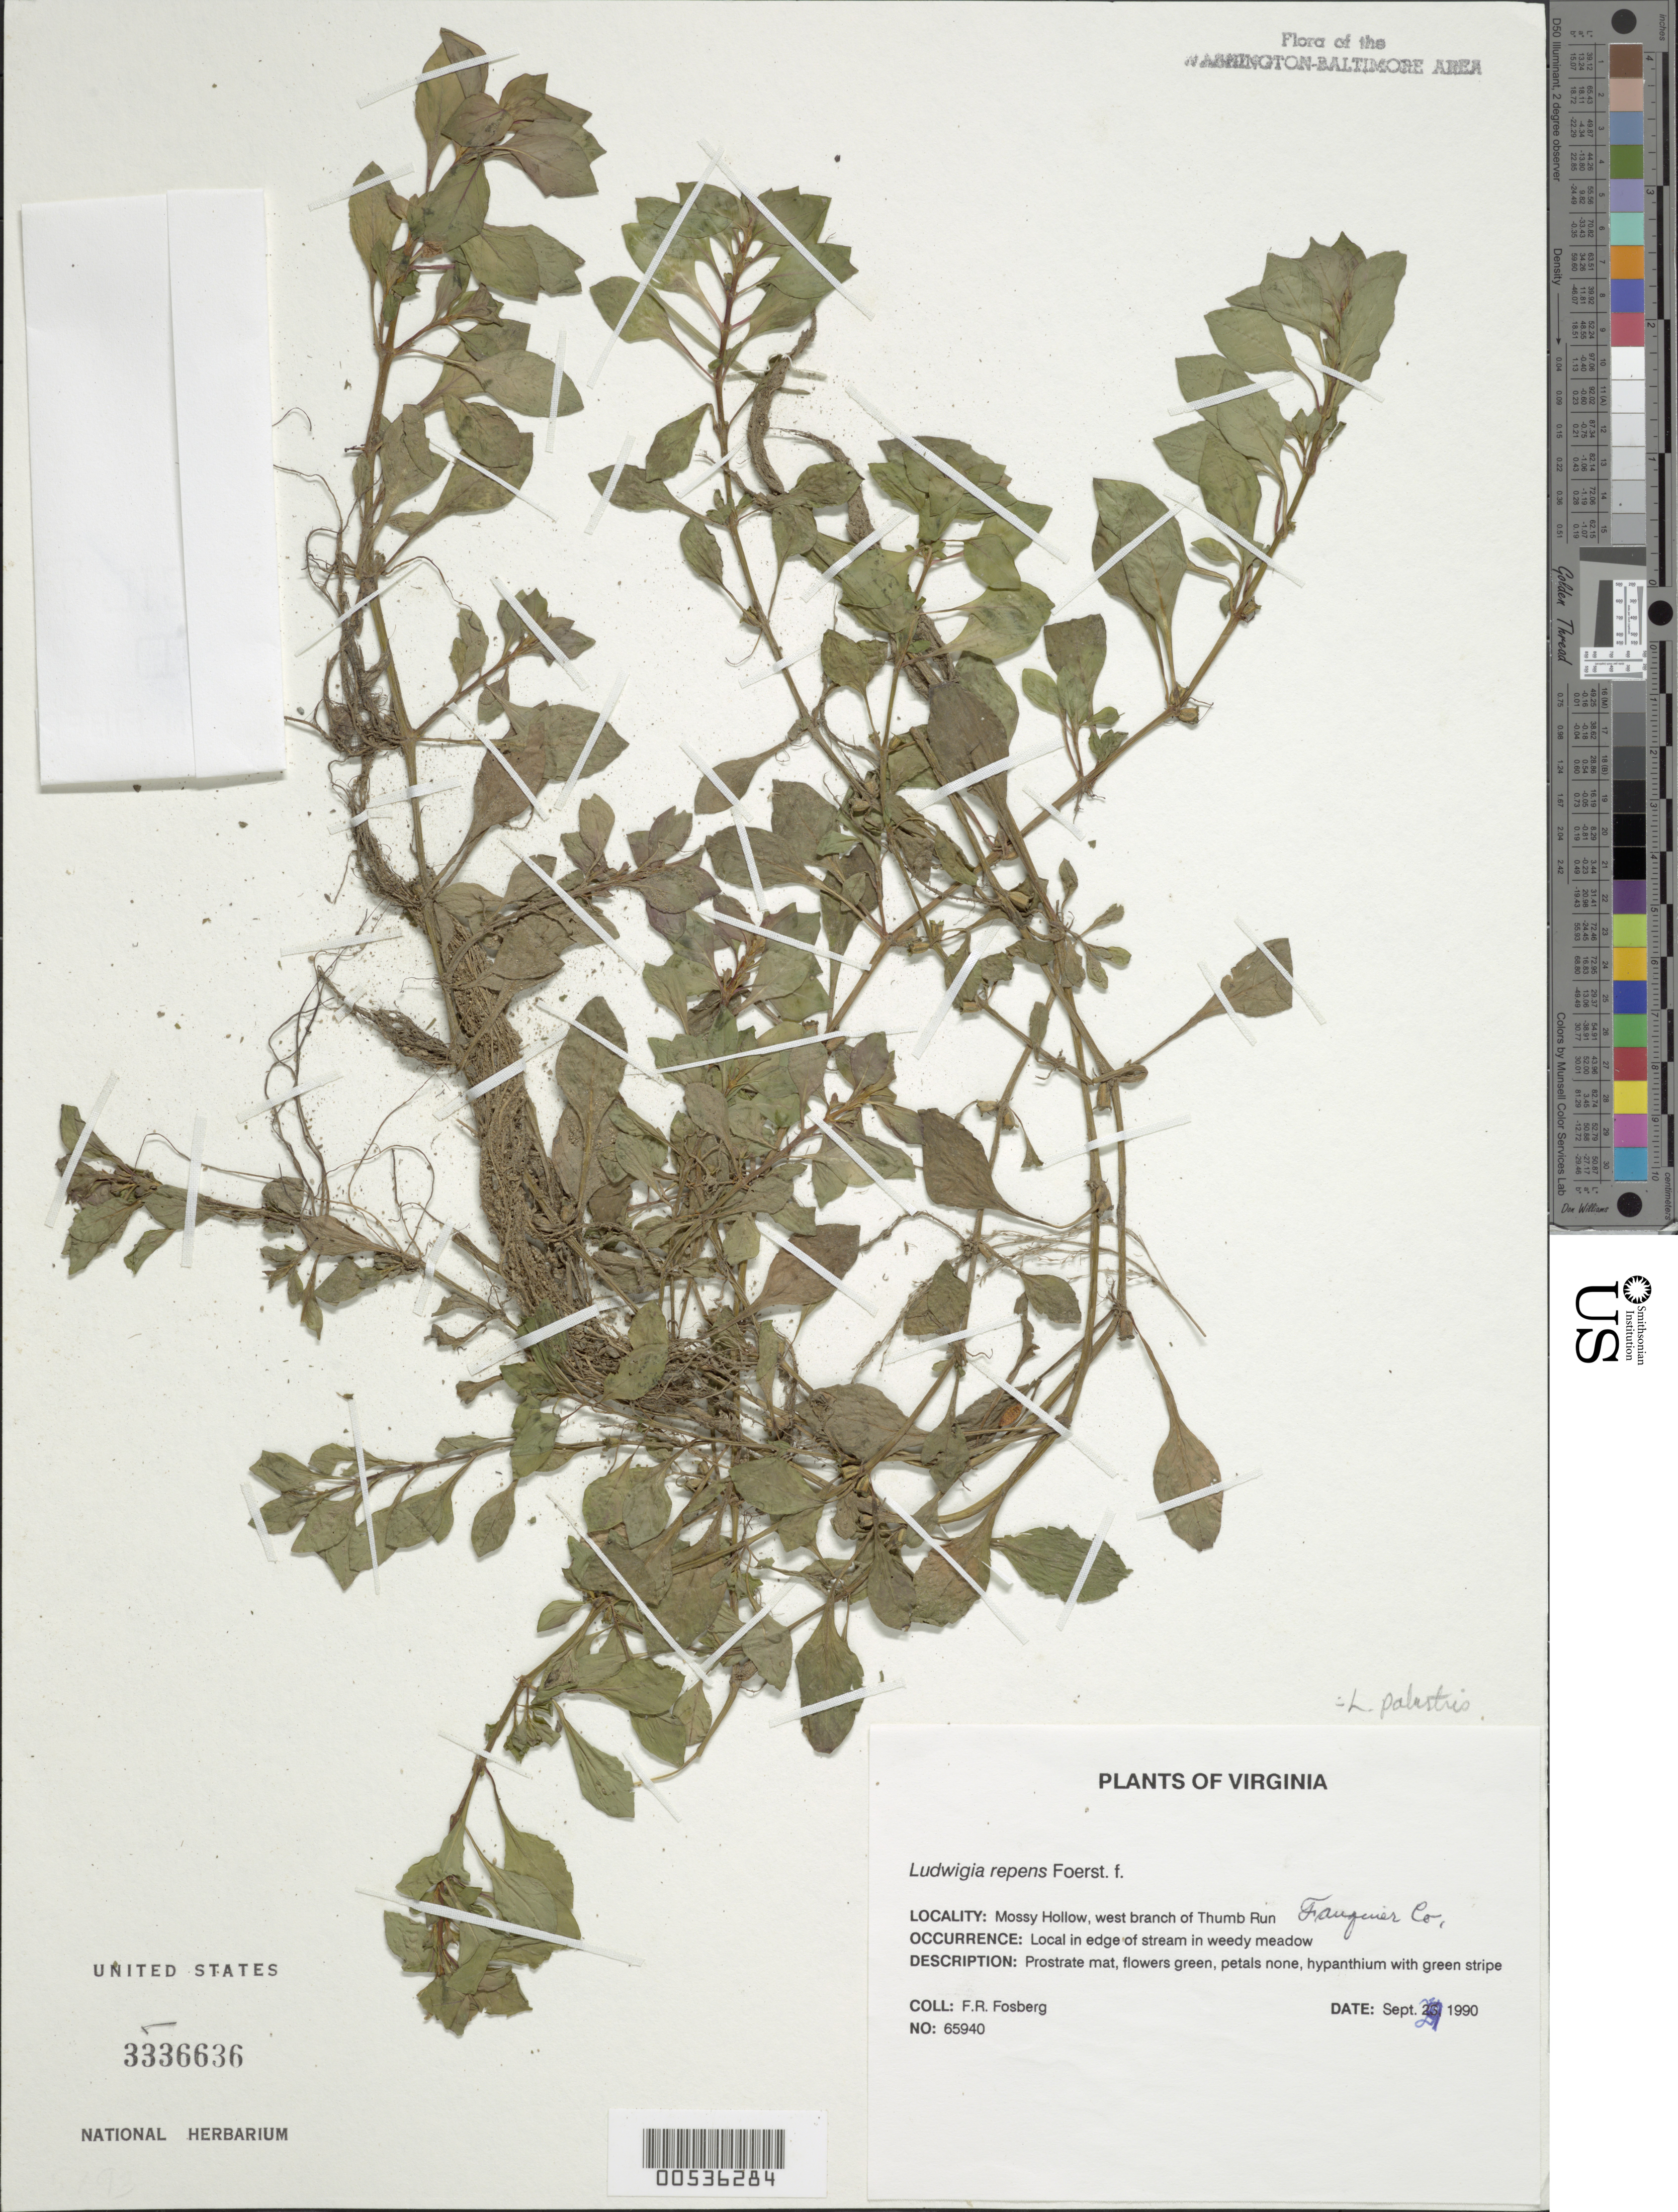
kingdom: Plantae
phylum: Tracheophyta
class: Magnoliopsida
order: Myrtales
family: Onagraceae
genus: Ludwigia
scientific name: Ludwigia palustris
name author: (L.) Elliott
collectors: F. R. Fosberg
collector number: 65940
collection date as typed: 29 Sep 1990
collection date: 1990-09-29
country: United States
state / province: Virginia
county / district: Fauquier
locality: W branch of Thumb Run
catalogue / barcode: US 3336636